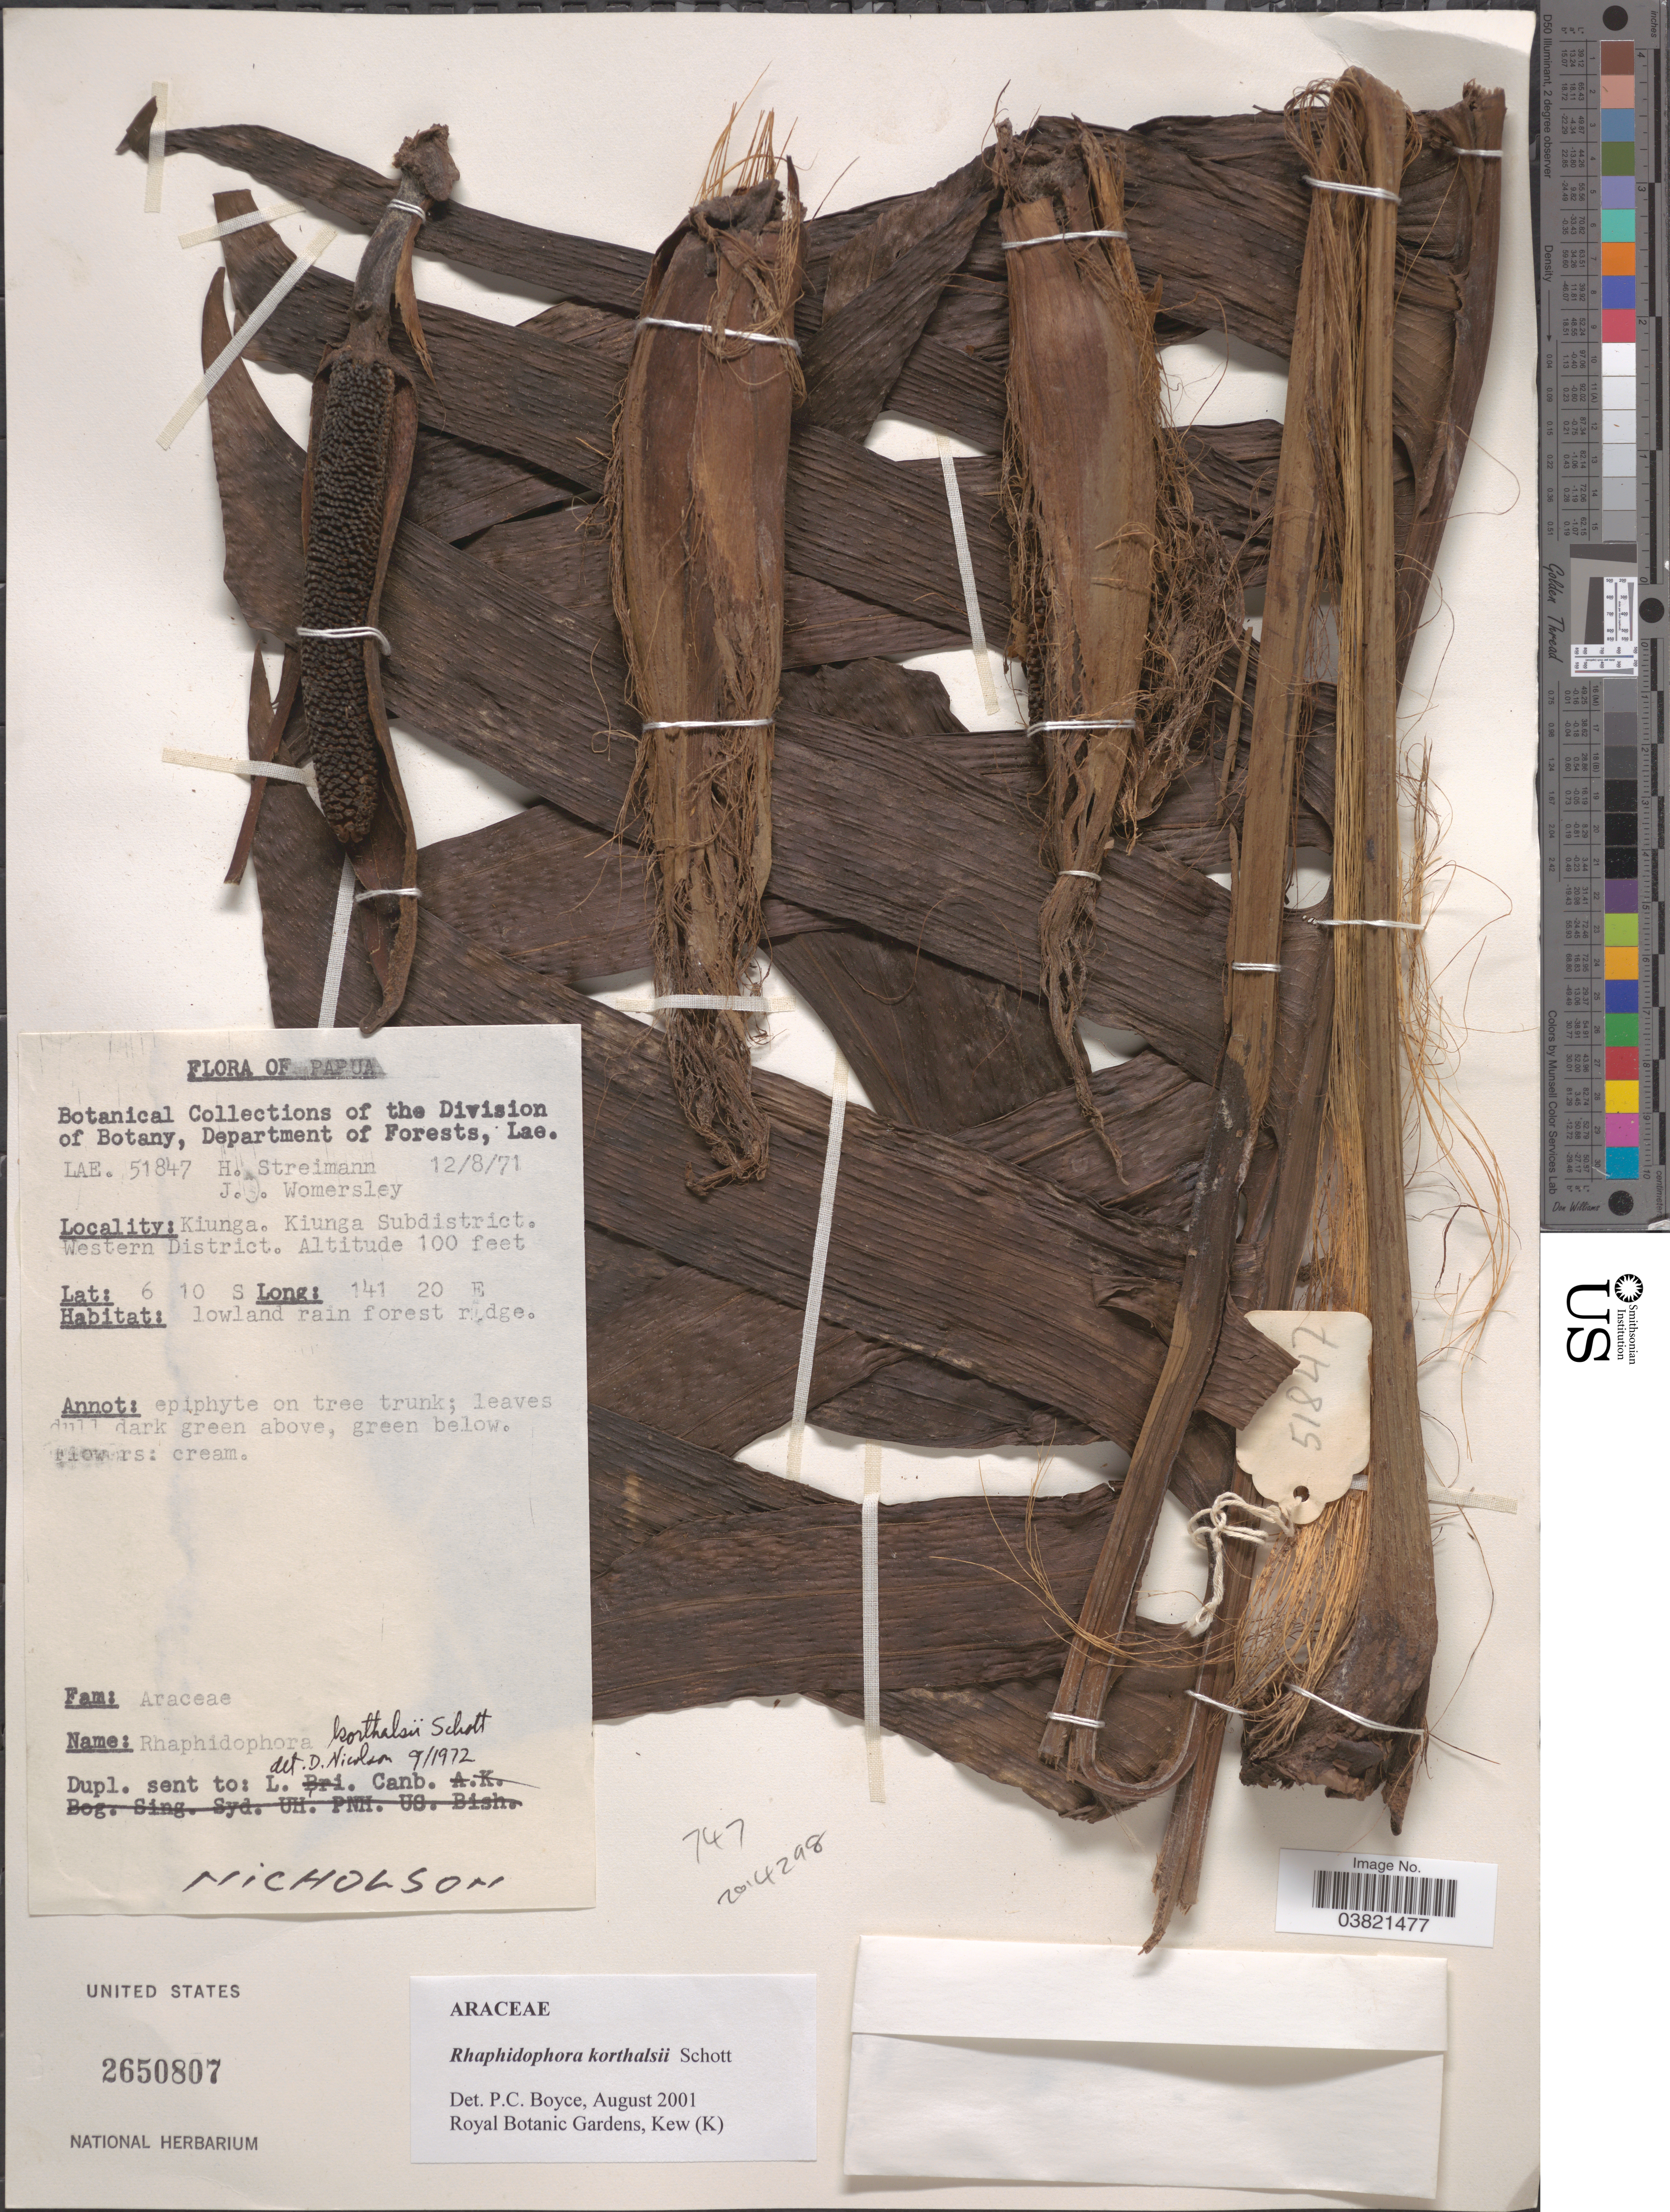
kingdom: Plantae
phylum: Tracheophyta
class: Liliopsida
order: Alismatales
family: Araceae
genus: Rhaphidophora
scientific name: Rhaphidophora korthalsii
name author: Schott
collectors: H. Streimann & J. S. Womersley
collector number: LAE 51847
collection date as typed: Transcribed d/m/y: 12/8/71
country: Papua New Guinea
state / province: Manus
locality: Papua. Kiunga, Kiunga Subdistrict. Western District.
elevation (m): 30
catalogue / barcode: US 2650807